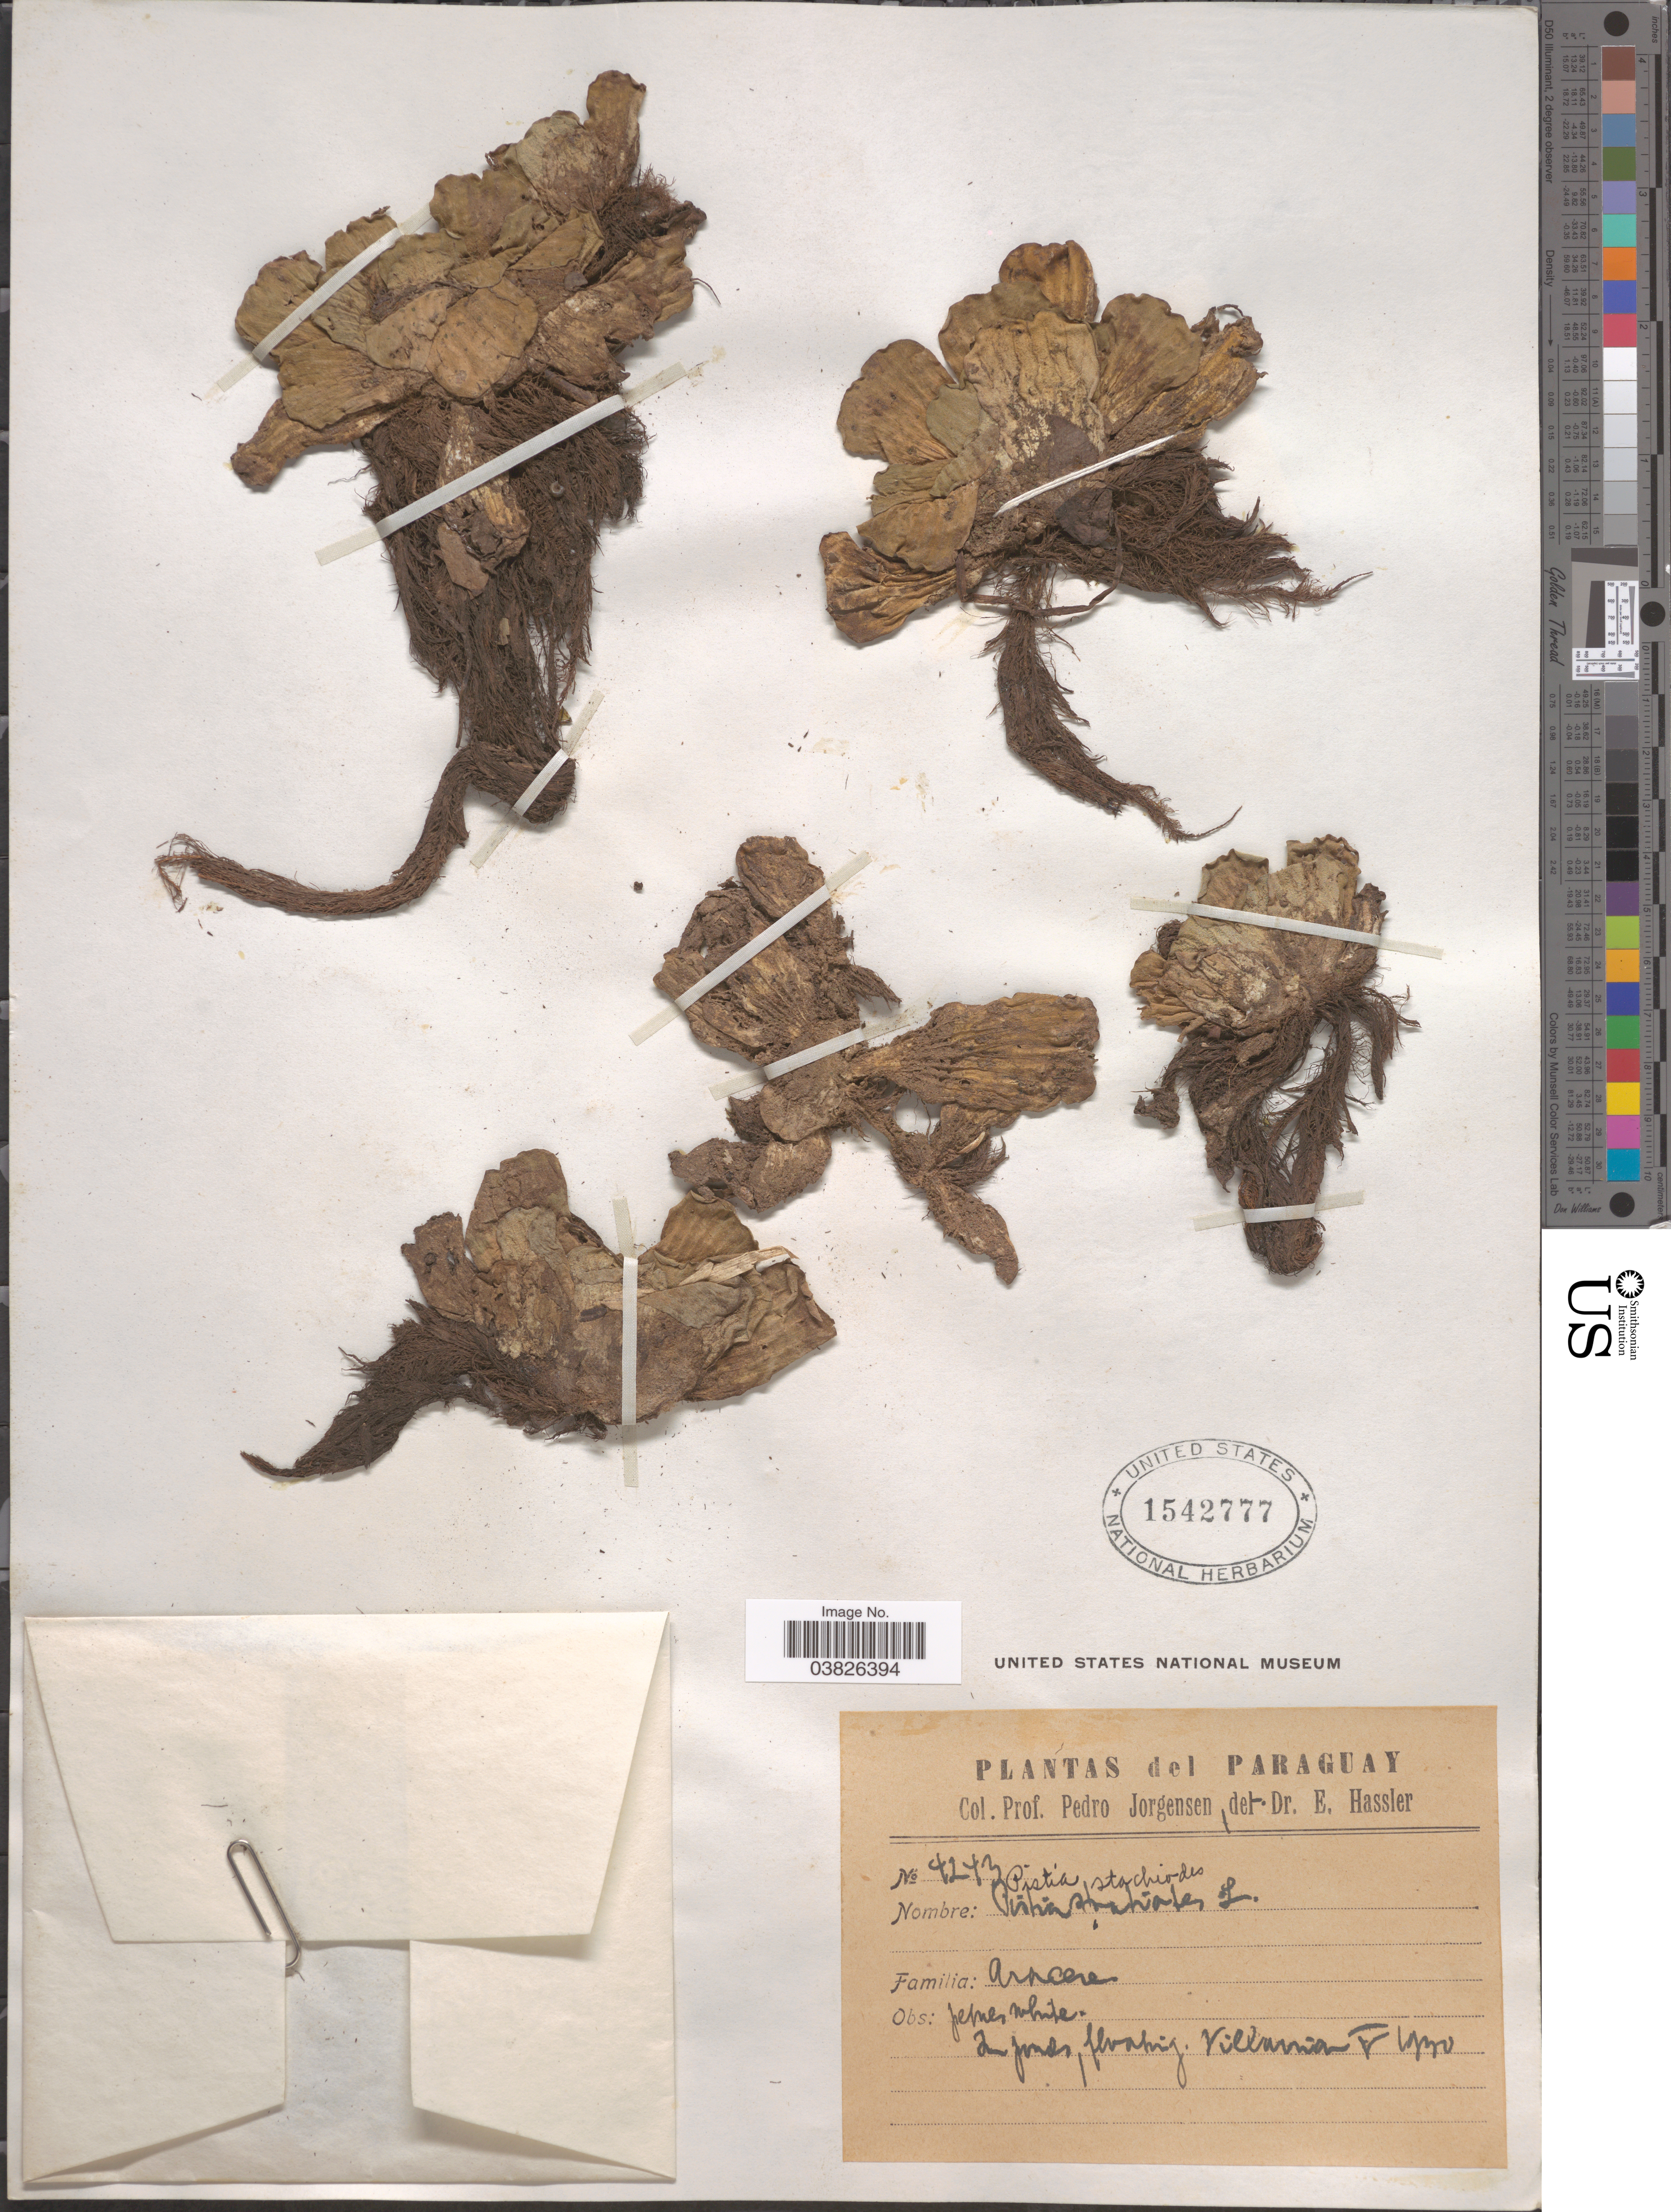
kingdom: Plantae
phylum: Tracheophyta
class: Liliopsida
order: Alismatales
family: Araceae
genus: Pistia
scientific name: Pistia stratiotes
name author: L.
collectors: P. Jörgensen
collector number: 4243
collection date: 1990-05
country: Paraguay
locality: In ponds, floating. Villarrica.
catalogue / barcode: US 1542777